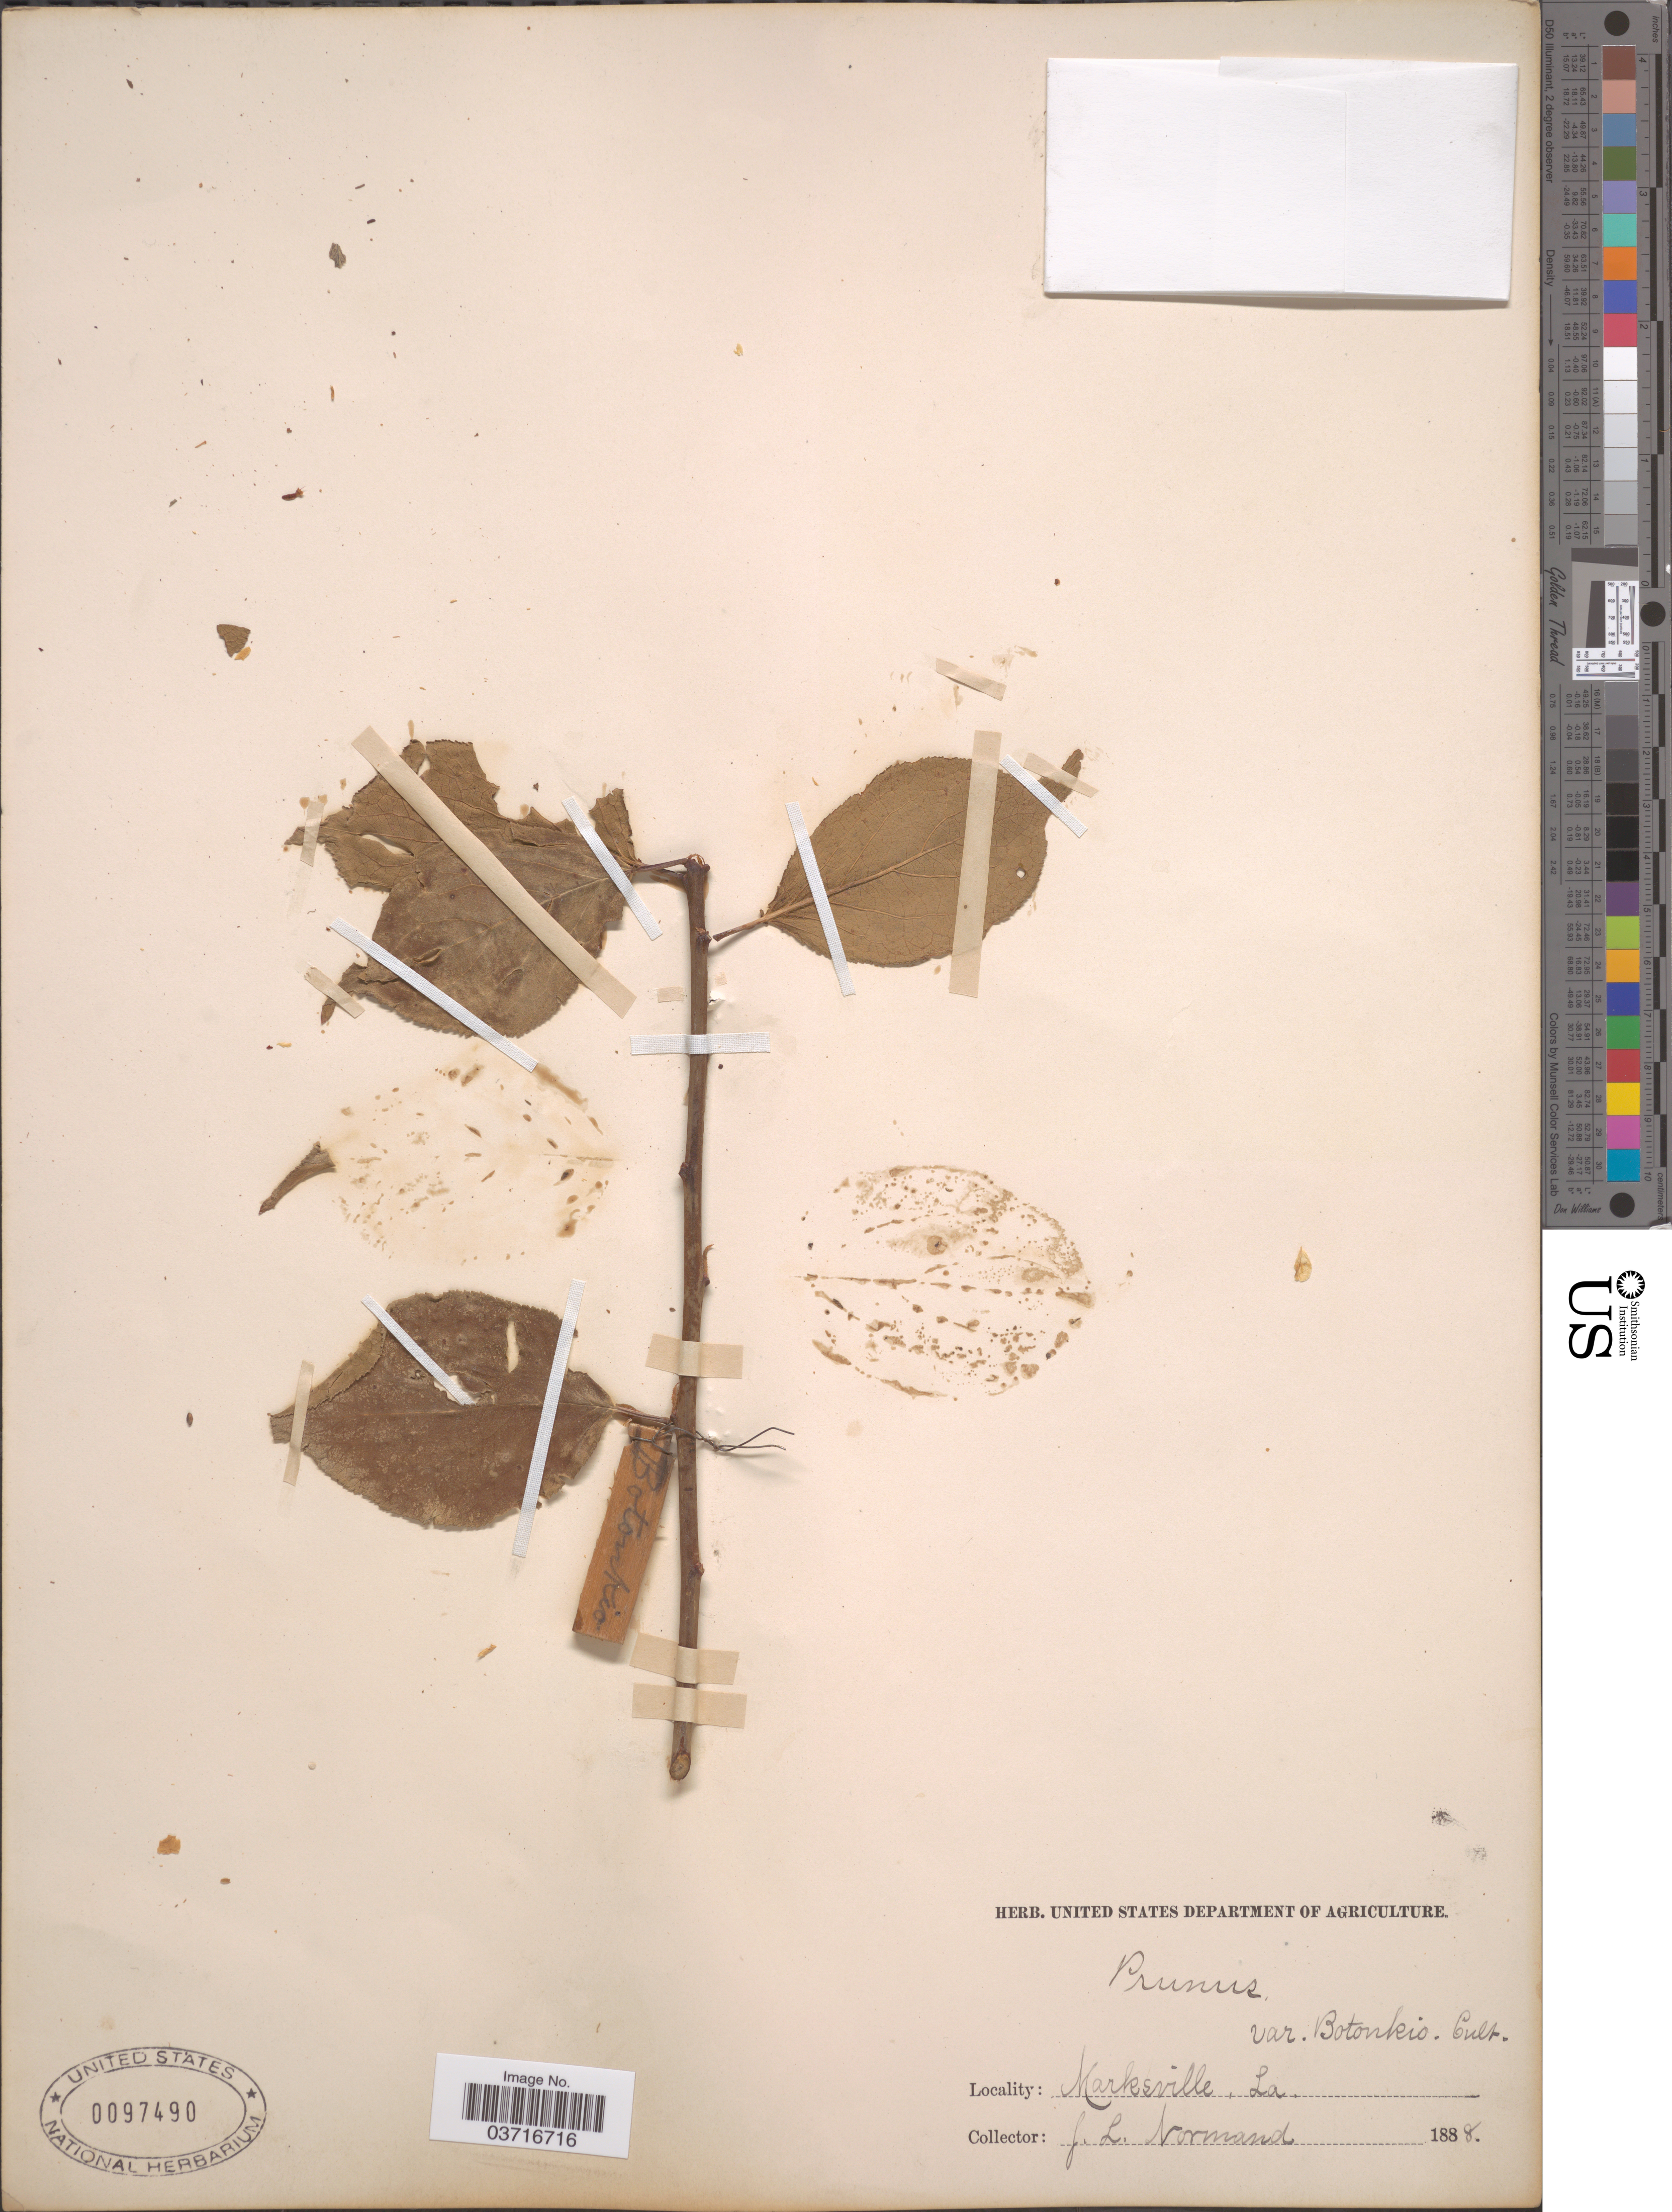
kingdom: Plantae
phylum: Tracheophyta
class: Magnoliopsida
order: Rosales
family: Rosaceae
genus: Prunus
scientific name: Prunus sp.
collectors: J. Normand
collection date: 1888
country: United States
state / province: Louisiana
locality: Marksville.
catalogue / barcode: US 97490